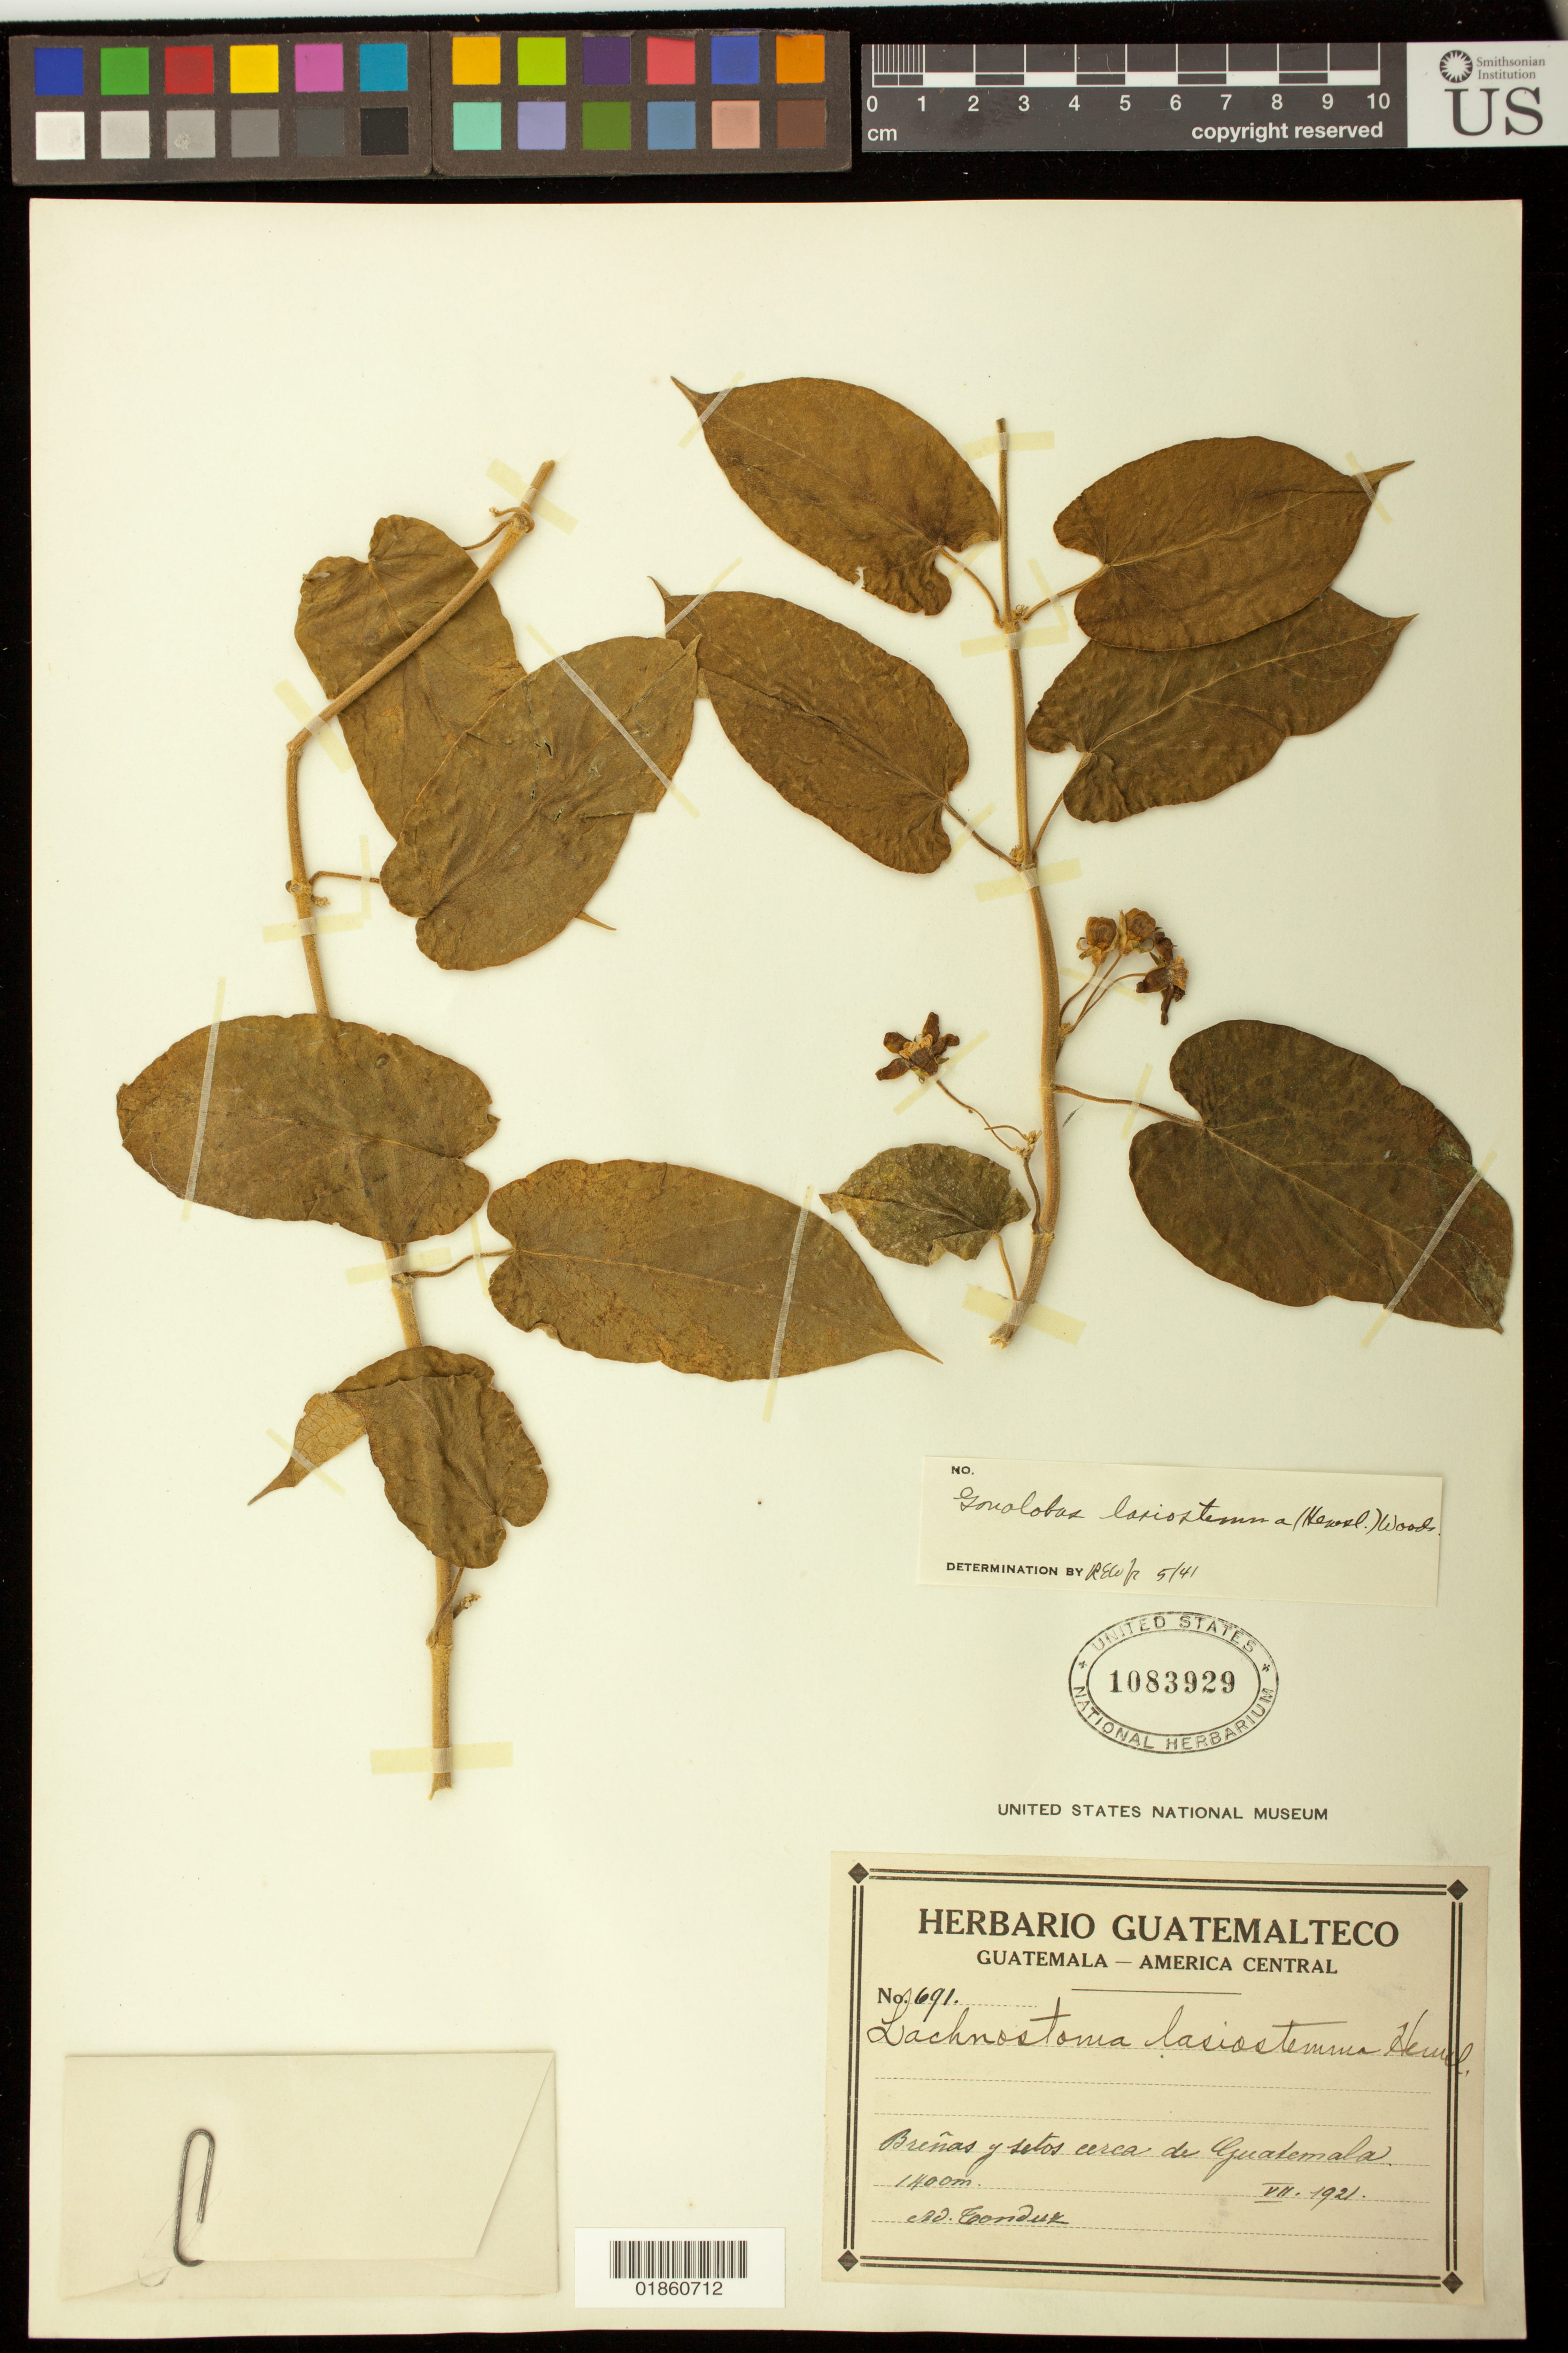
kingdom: Plantae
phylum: Tracheophyta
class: Magnoliopsida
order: Gentianales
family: Apocynaceae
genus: Gonolobus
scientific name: Gonolobus lasiostemma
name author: (Hemsl.) Woodson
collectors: A. Tonduz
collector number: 691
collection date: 1921-07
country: Guatemala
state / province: Guatemala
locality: Brenas y setos cerca de Guatemala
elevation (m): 1400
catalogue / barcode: US 1083929